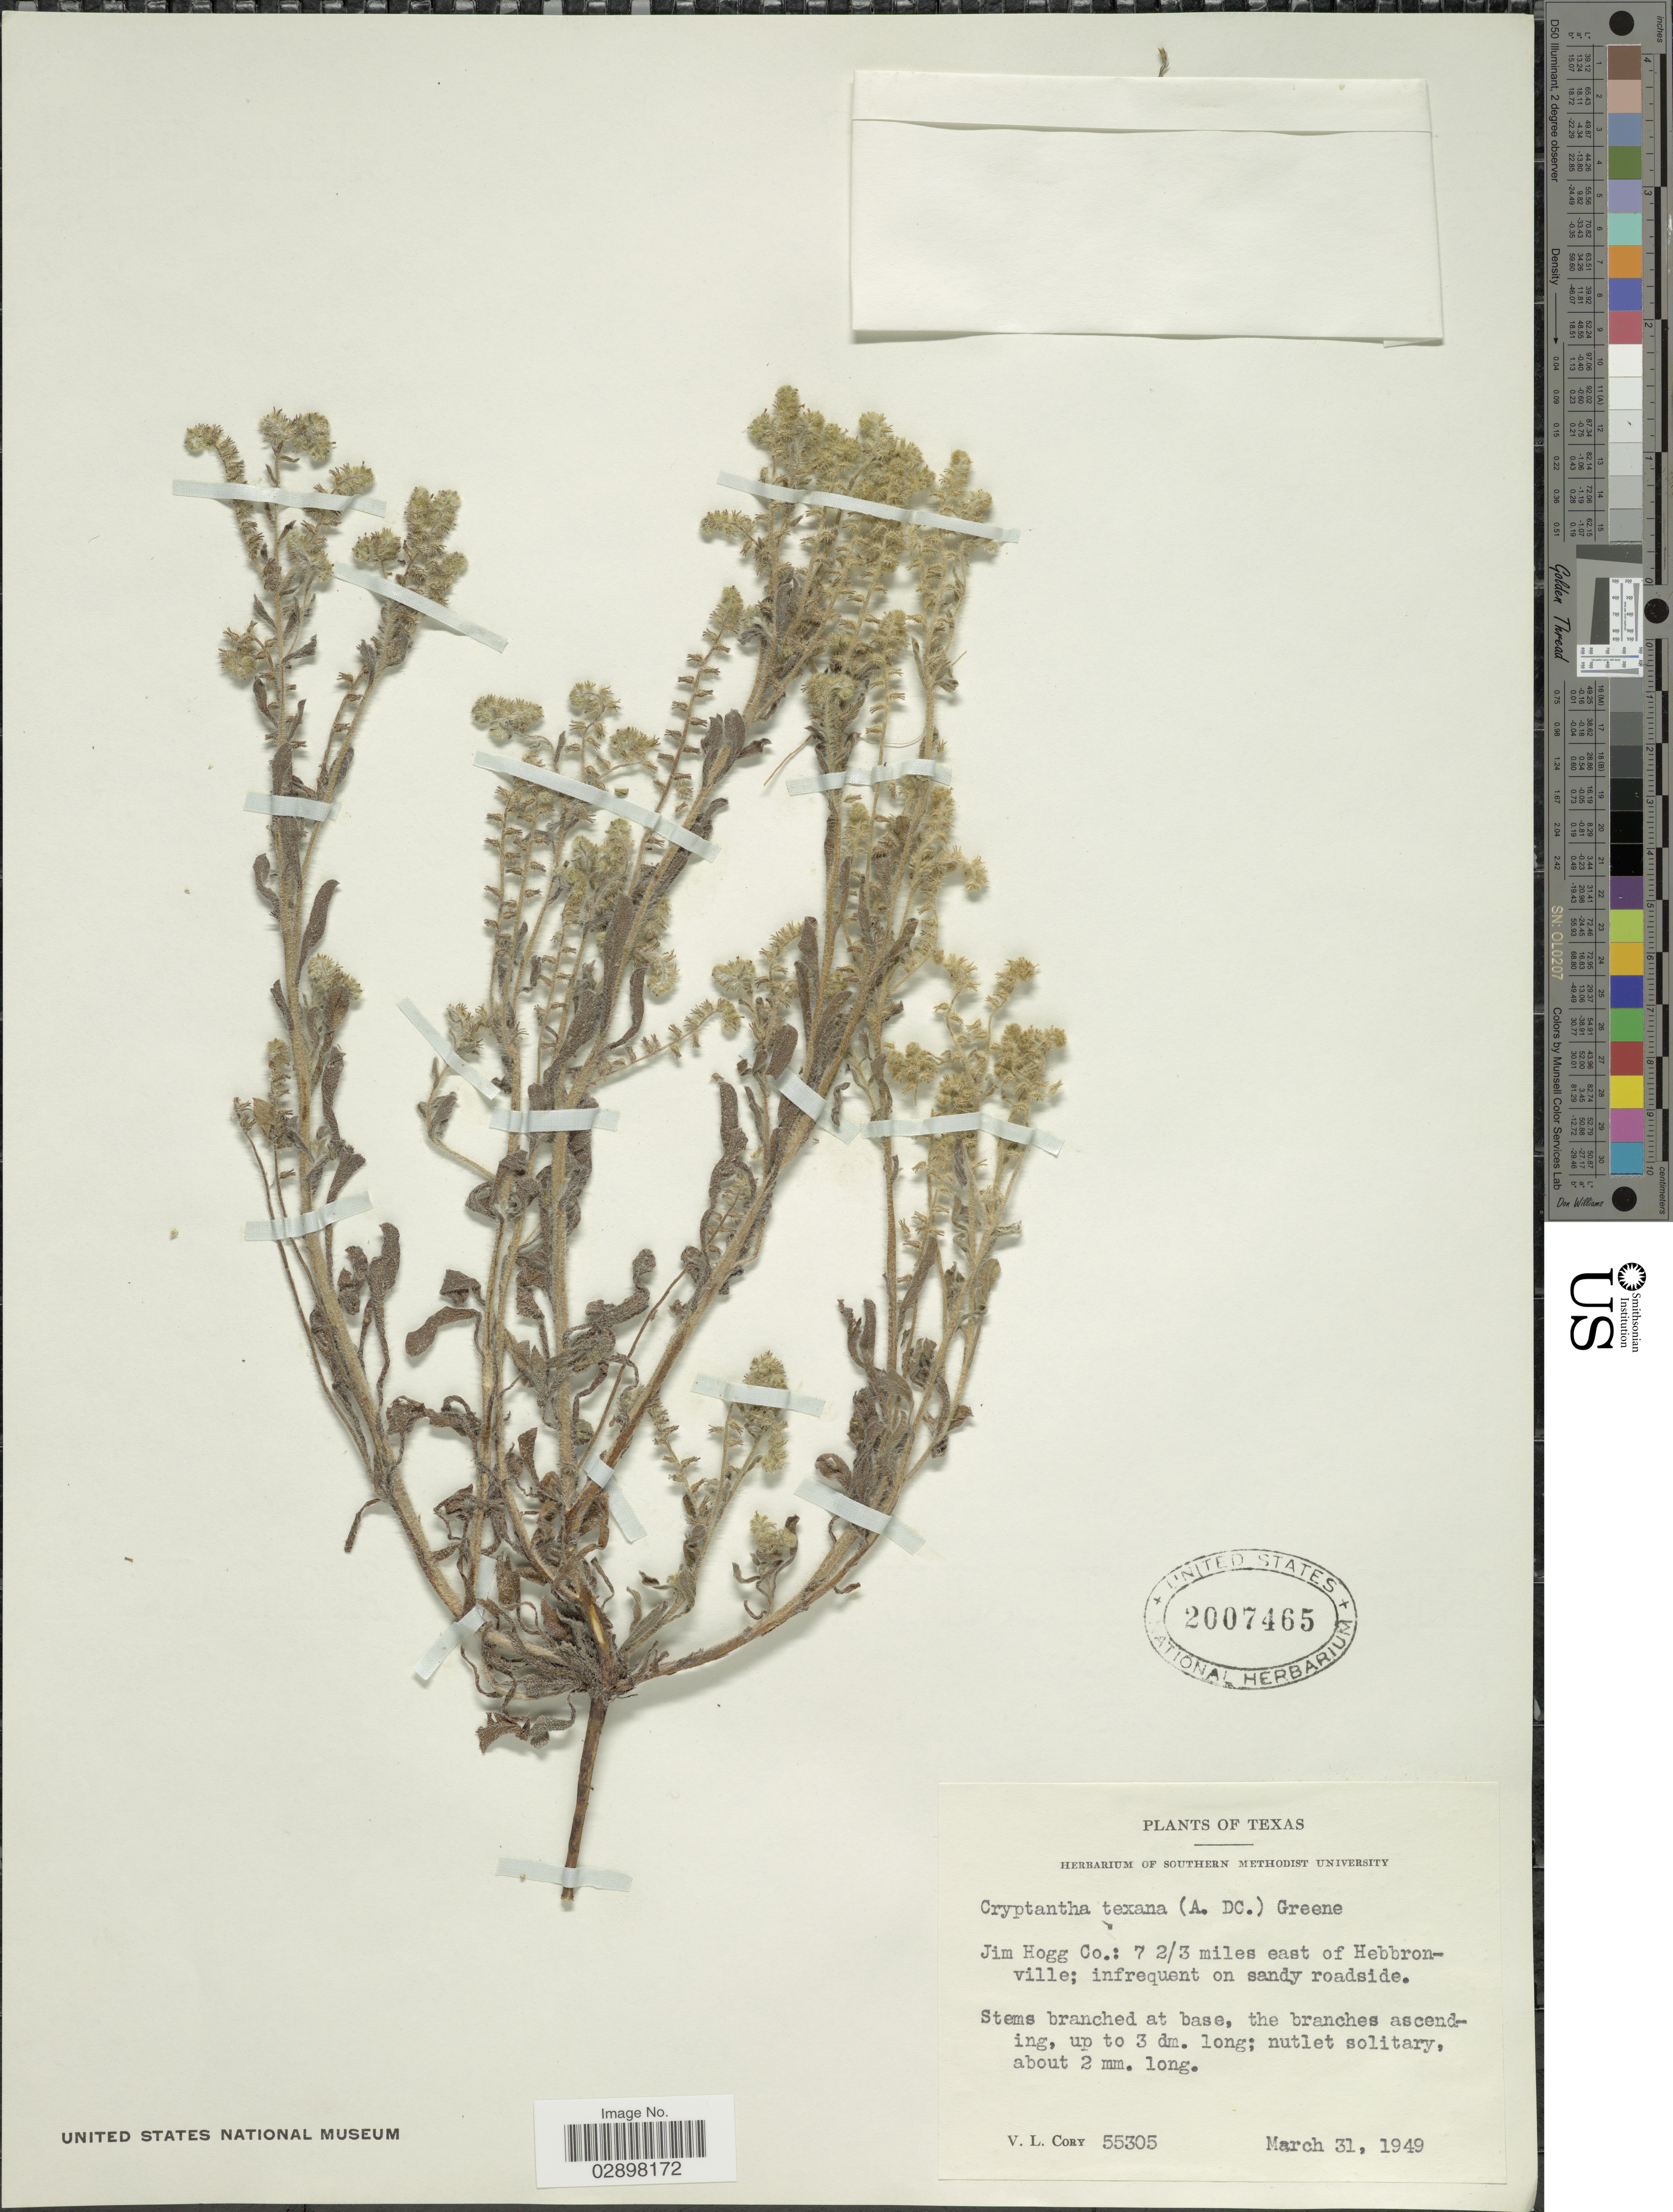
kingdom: Plantae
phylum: Tracheophyta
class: Magnoliopsida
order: Boraginales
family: Boraginaceae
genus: Cryptantha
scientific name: Cryptantha texana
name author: (A. DC.) Greene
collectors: V. Cory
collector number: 55305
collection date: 1949-03-31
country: United States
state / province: Texas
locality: Jim Hogg Co.: 7 2/3 miles east of Hebbronville.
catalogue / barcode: US 2007465